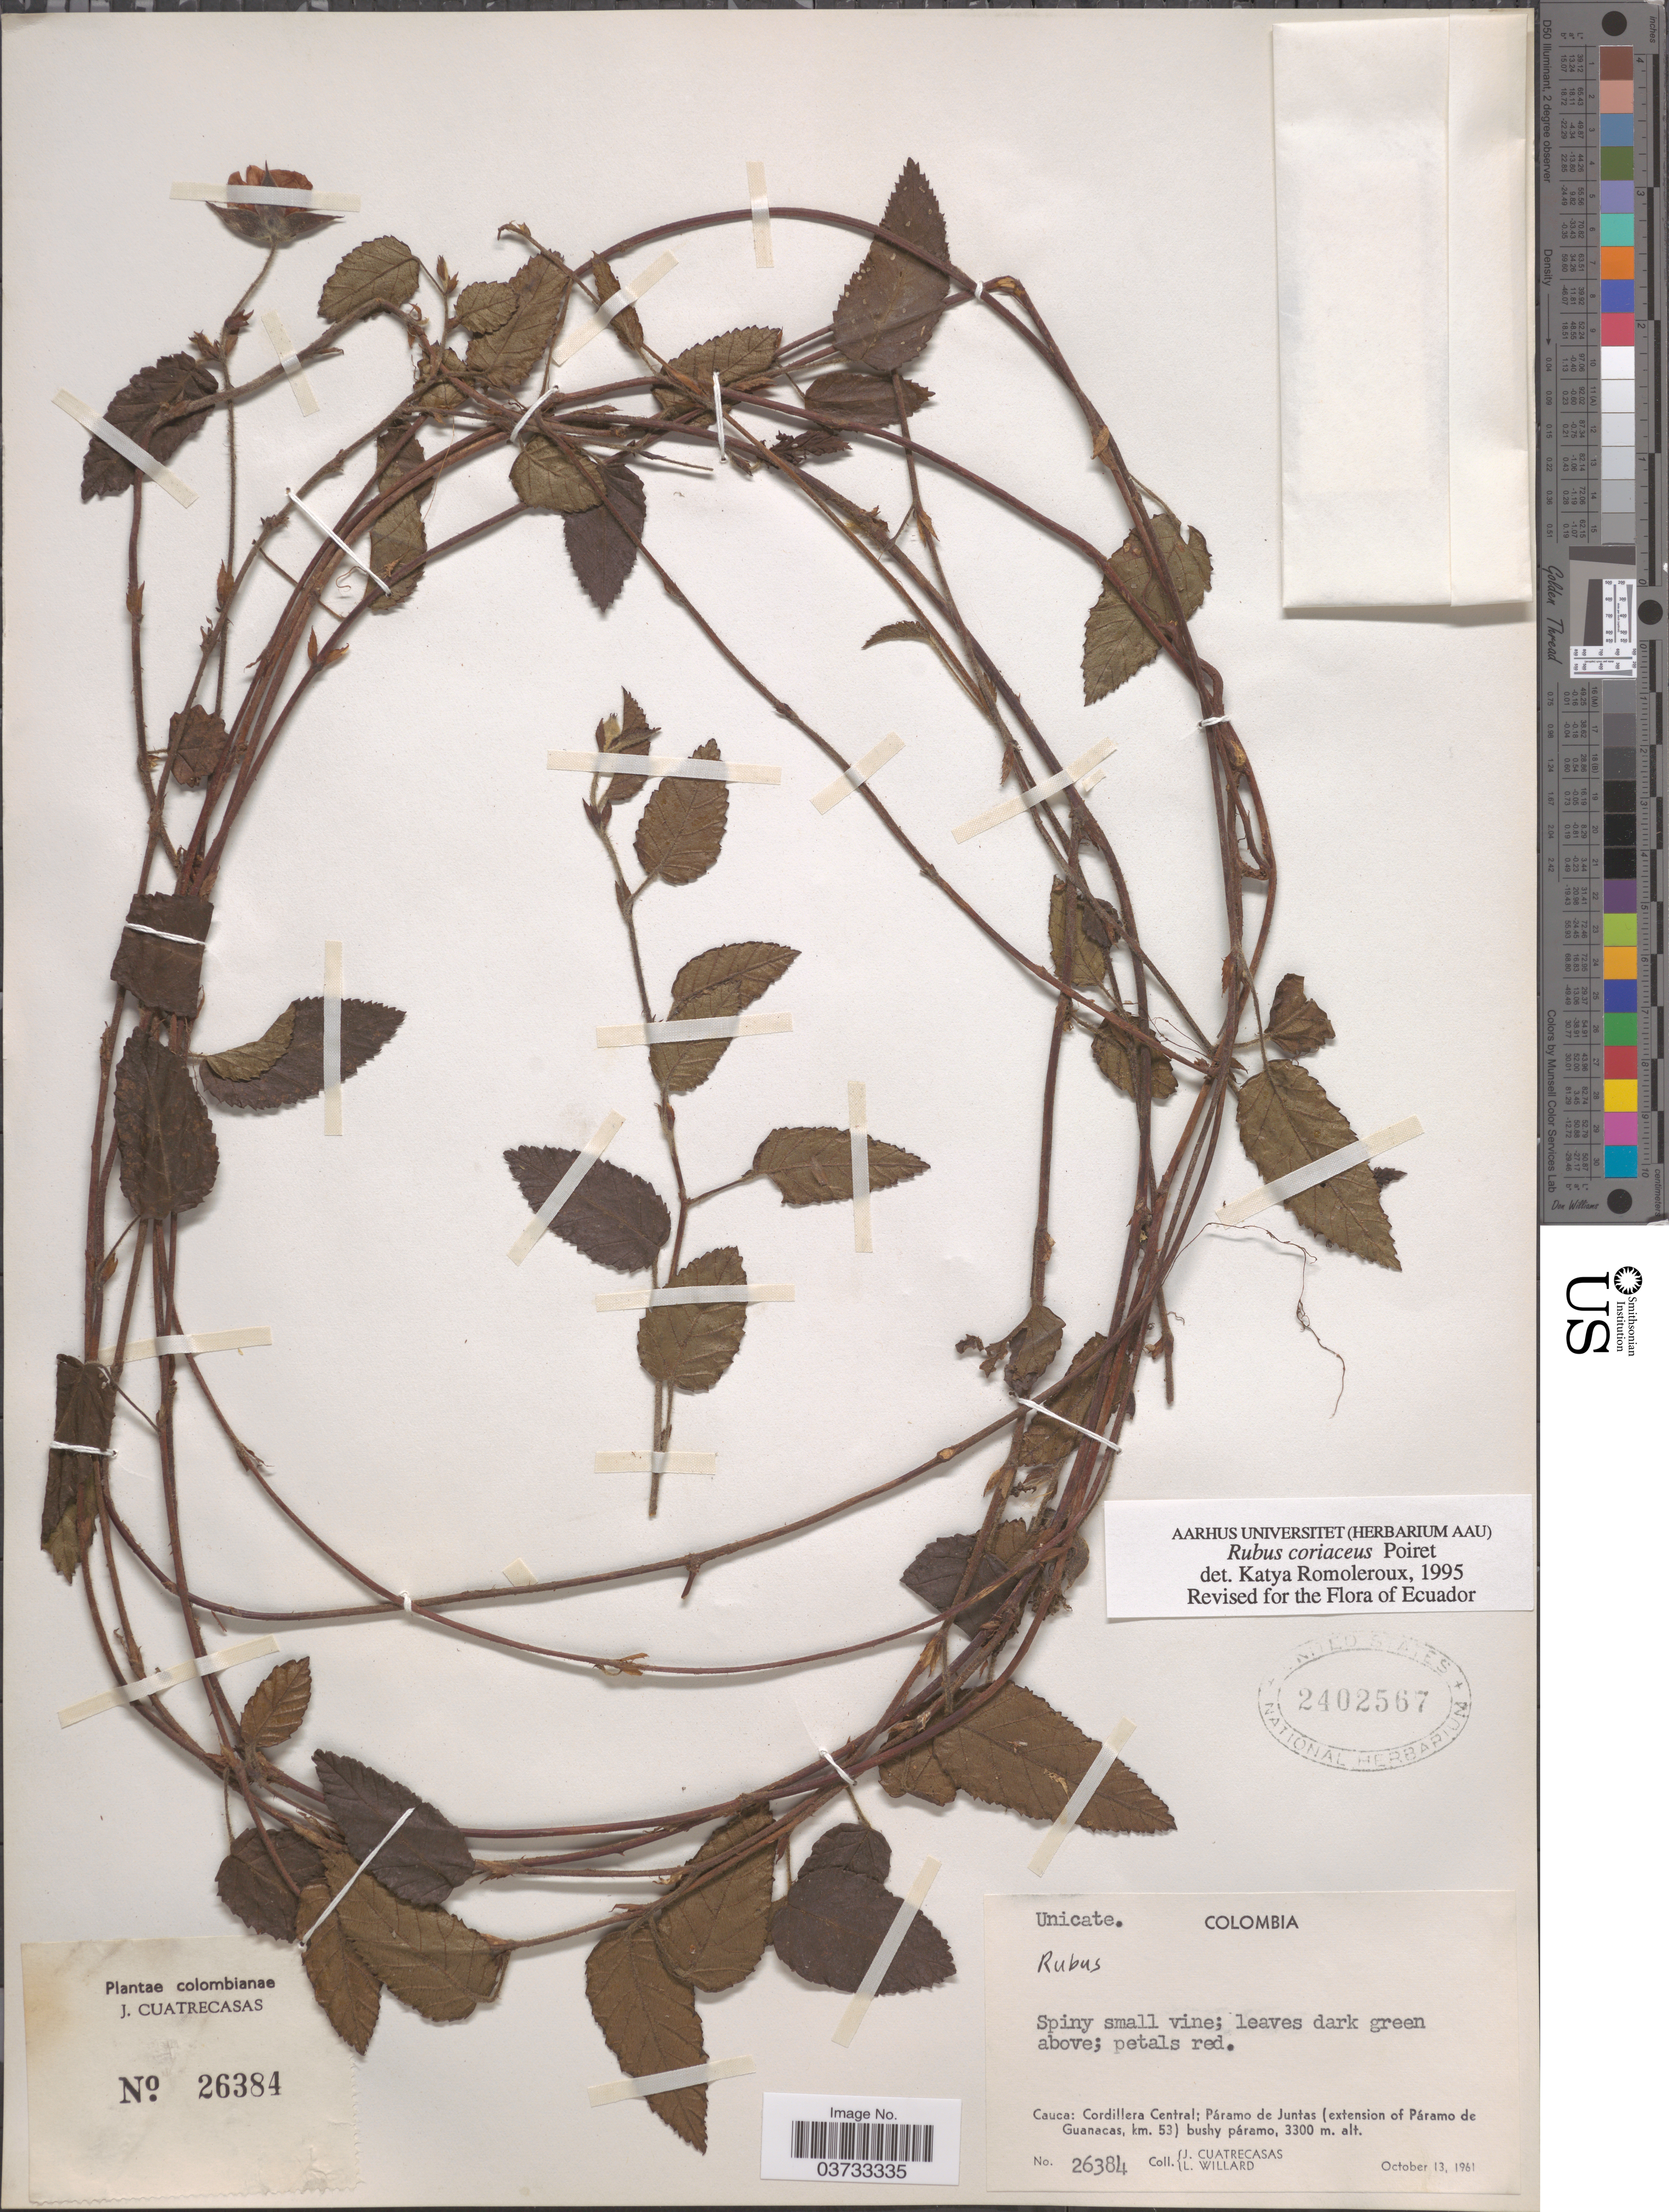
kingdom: Plantae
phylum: Tracheophyta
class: Magnoliopsida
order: Rosales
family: Rosaceae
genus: Rubus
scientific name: Rubus coriaceus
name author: Poir.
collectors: J. Cuatrecasas & L. Willard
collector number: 26384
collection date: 1961-10-13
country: Colombia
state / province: Cauca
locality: Cordillera Central; Páramo de Juntas (extensions of Páramo de Guanacas, km. 53).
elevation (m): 3300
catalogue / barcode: US 2402567